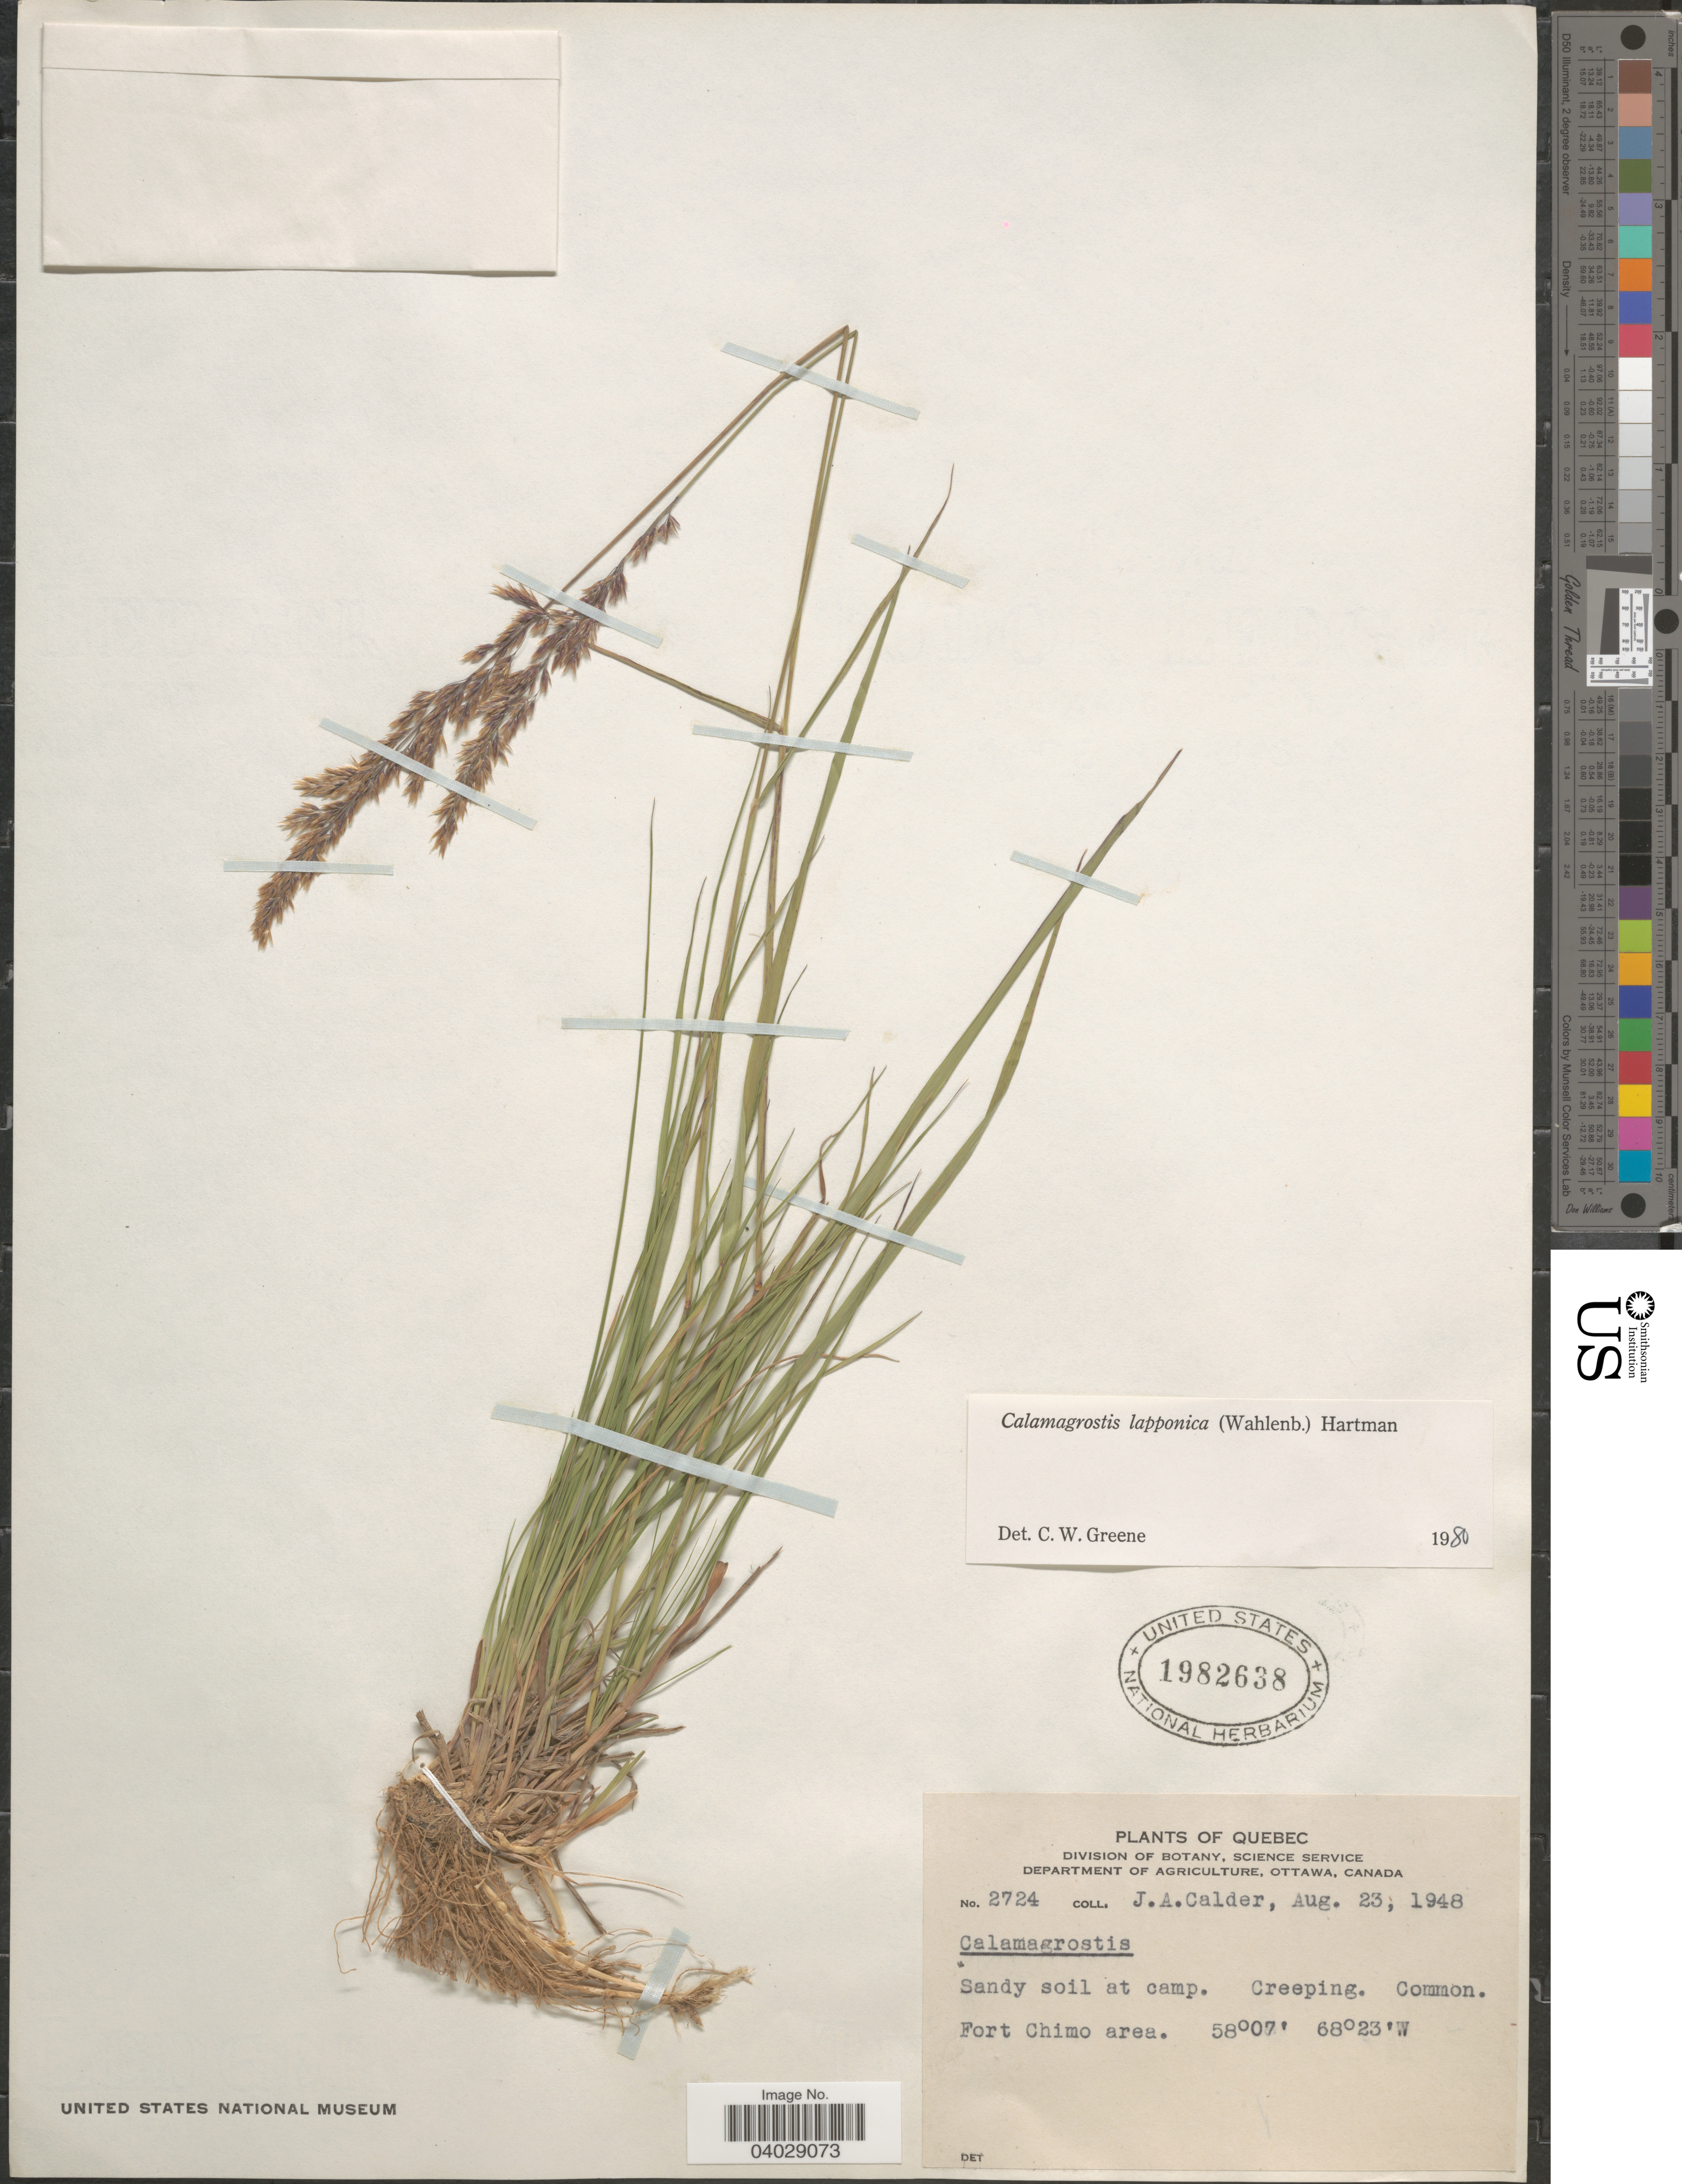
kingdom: Plantae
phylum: Tracheophyta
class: Liliopsida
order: Poales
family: Poaceae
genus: Calamagrostis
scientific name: Calamagrostis lapponica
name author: (Wahlenb.) Hartm.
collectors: J. A. Calder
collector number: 2724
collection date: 1948-08-23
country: Canada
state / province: Quebec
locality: Fort Chimo area.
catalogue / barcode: US 1982638